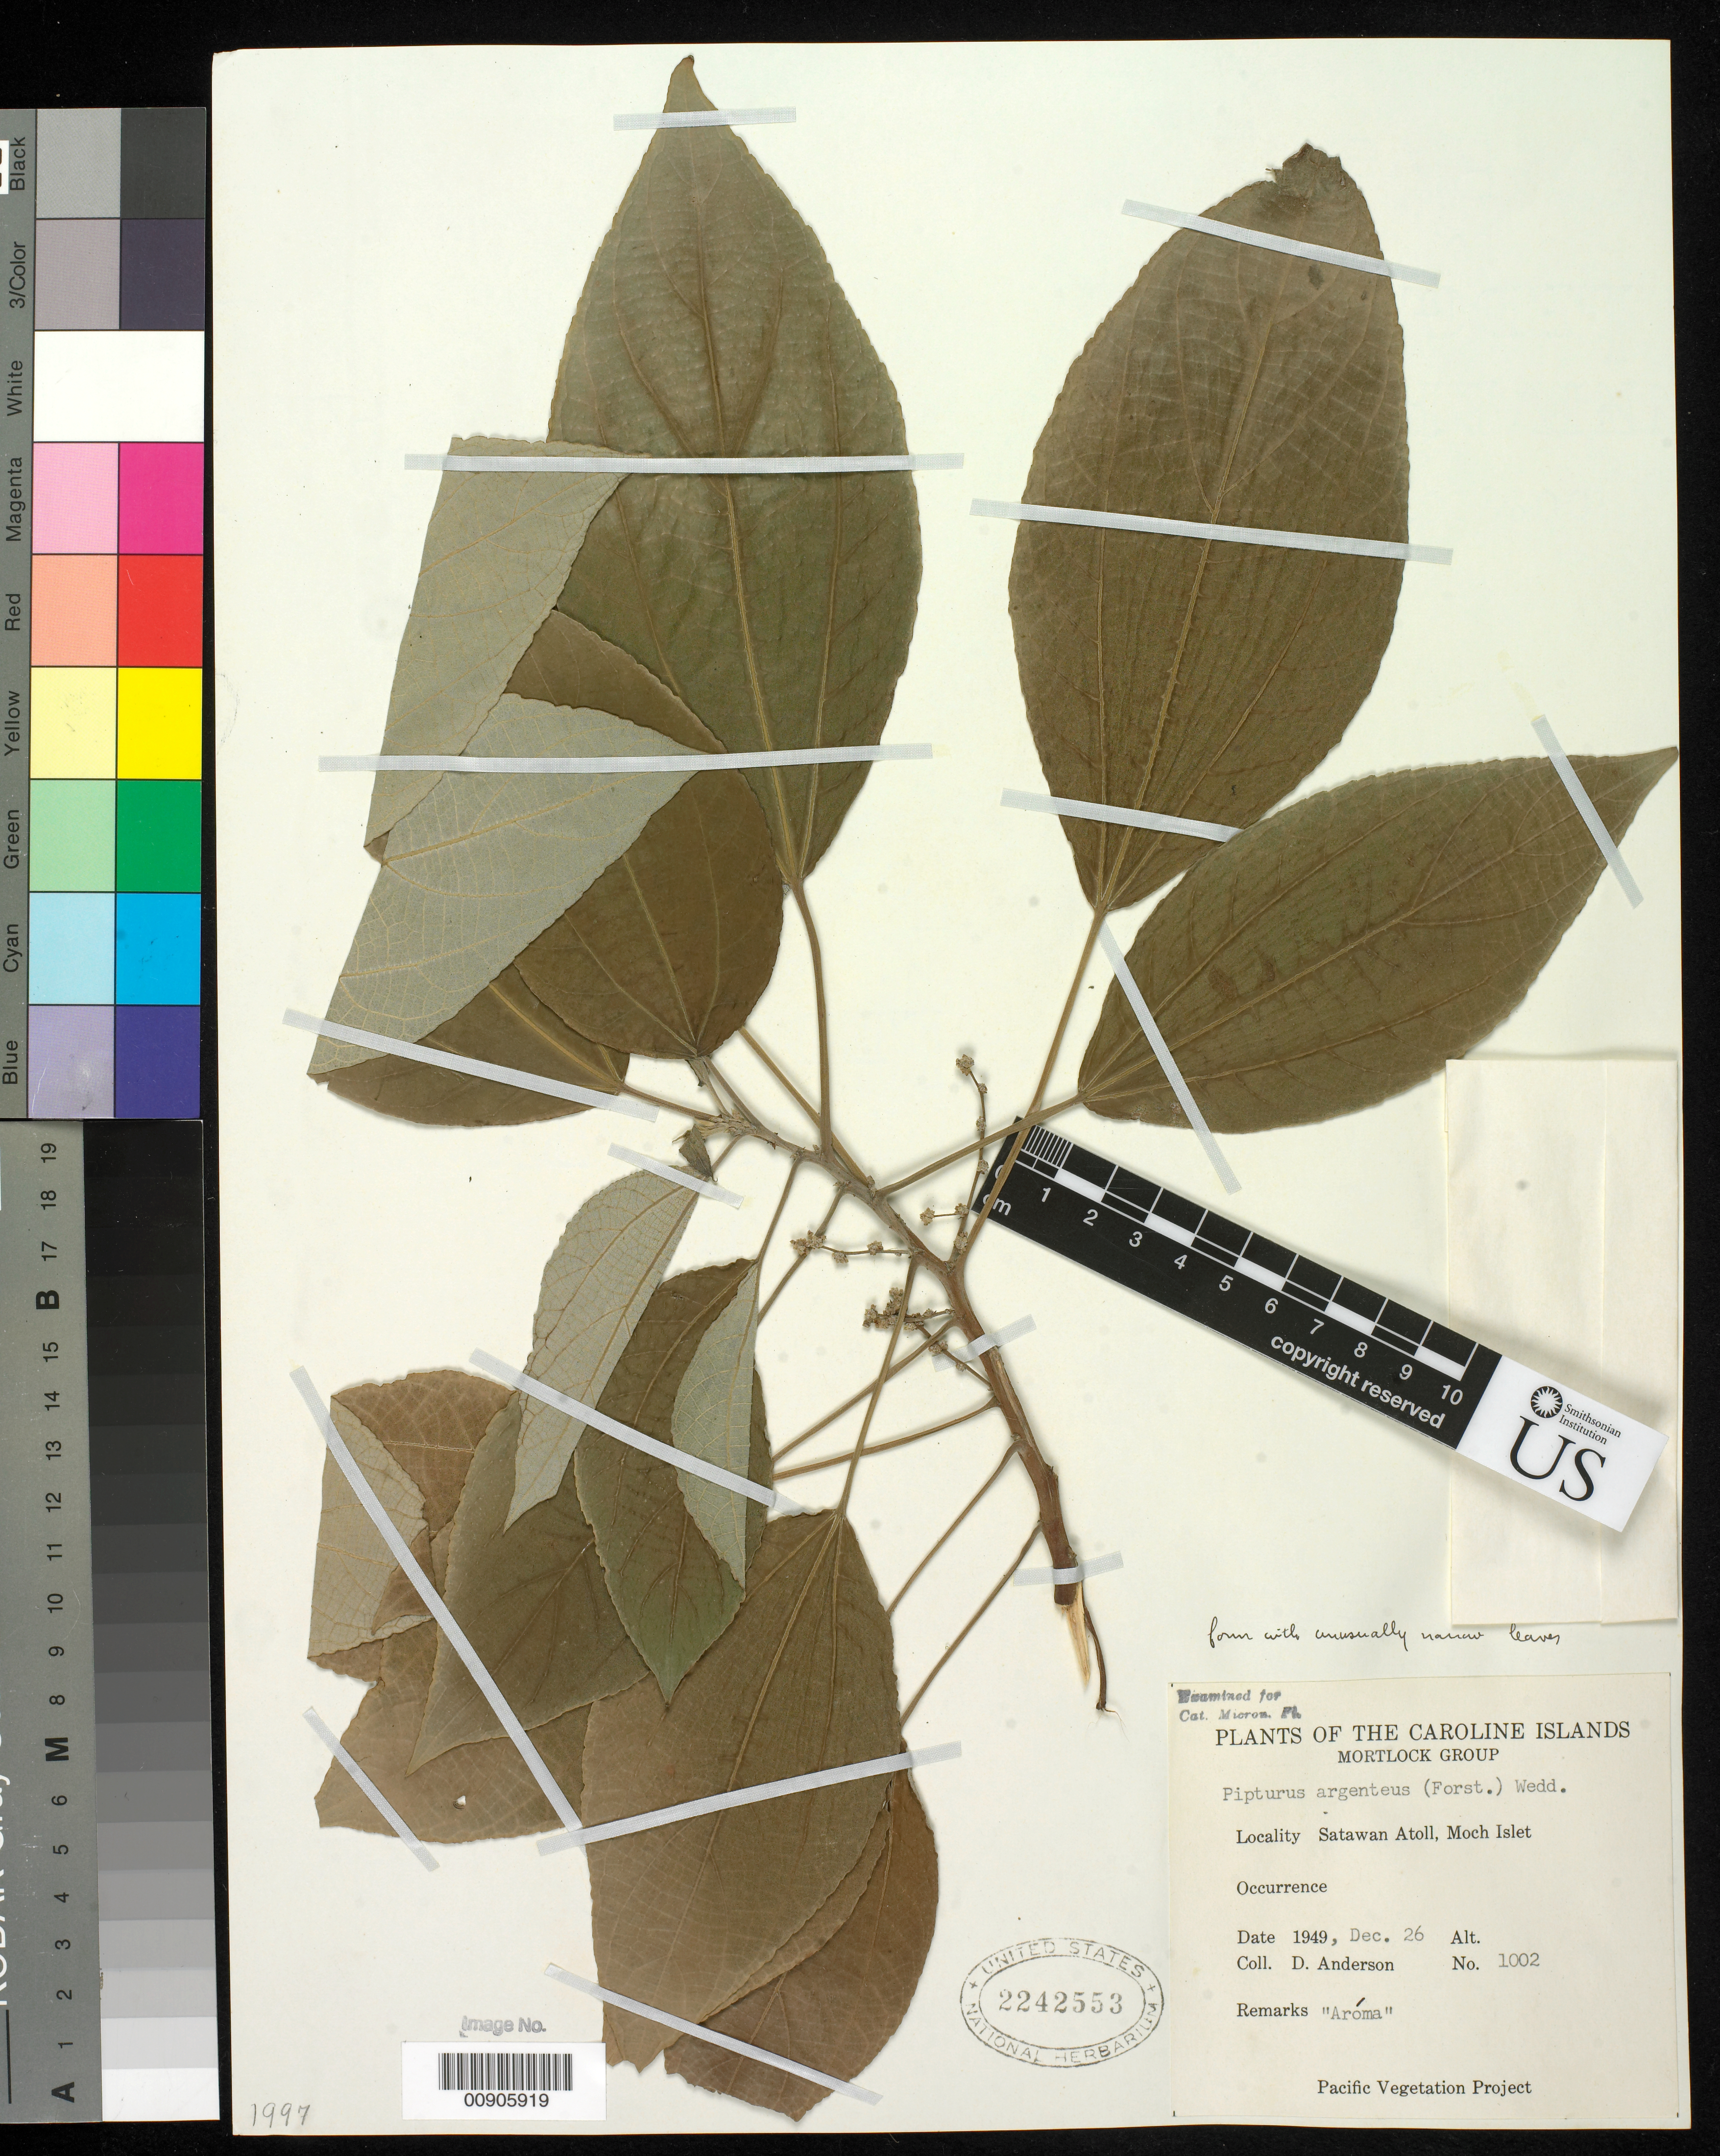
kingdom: Plantae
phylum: Tracheophyta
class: Magnoliopsida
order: Rosales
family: Urticaceae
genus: Pipturus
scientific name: Pipturus argenteus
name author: (G. Forst.) Wedd.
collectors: D. Anderson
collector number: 1002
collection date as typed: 26 Dec 1949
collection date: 1949-12-26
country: Micronesia, Federated States of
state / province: Truk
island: Satawan Atoll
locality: Moch Islet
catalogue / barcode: US 2242553